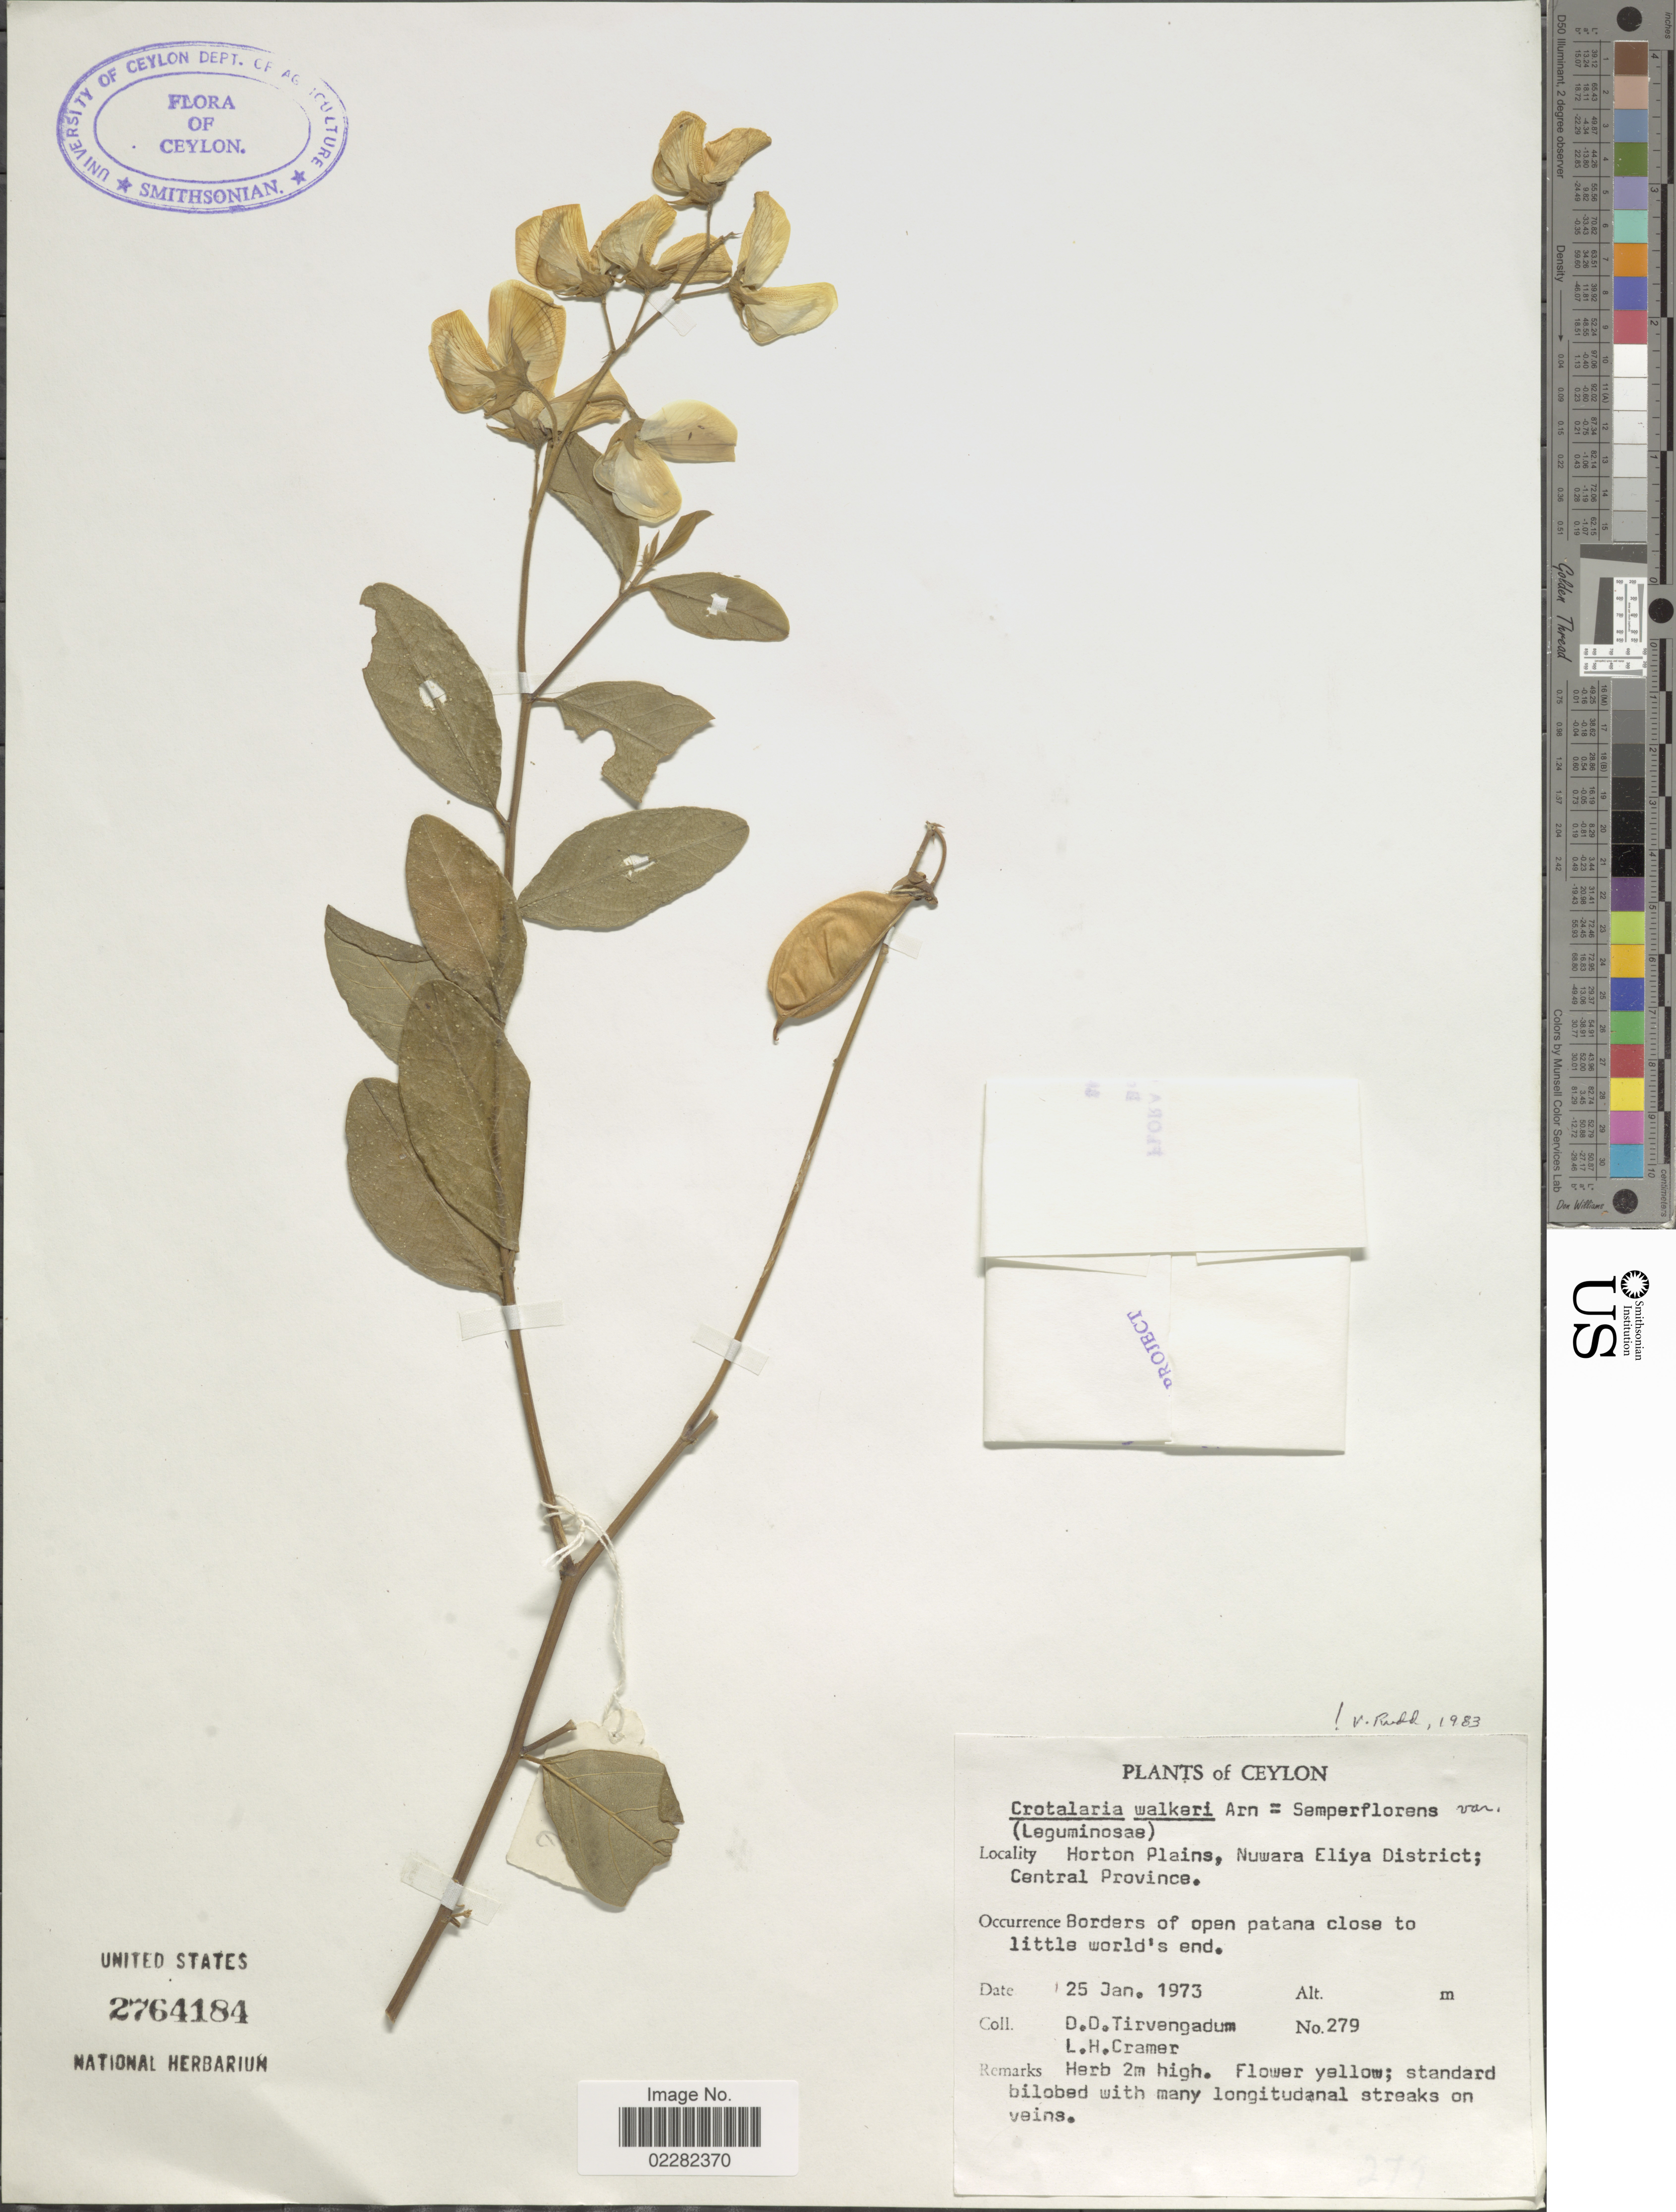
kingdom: Plantae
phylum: Tracheophyta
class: Magnoliopsida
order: Fabales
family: Fabaceae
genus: Crotalaria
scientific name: Crotalaria walkeri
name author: Arn.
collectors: D. Tirvengadum & L. H. Cramer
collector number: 279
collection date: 1973-01-25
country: Sri Lanka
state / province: Central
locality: Ceylon, Horton Plains, Nuwara Eliya District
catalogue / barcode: US 2764184